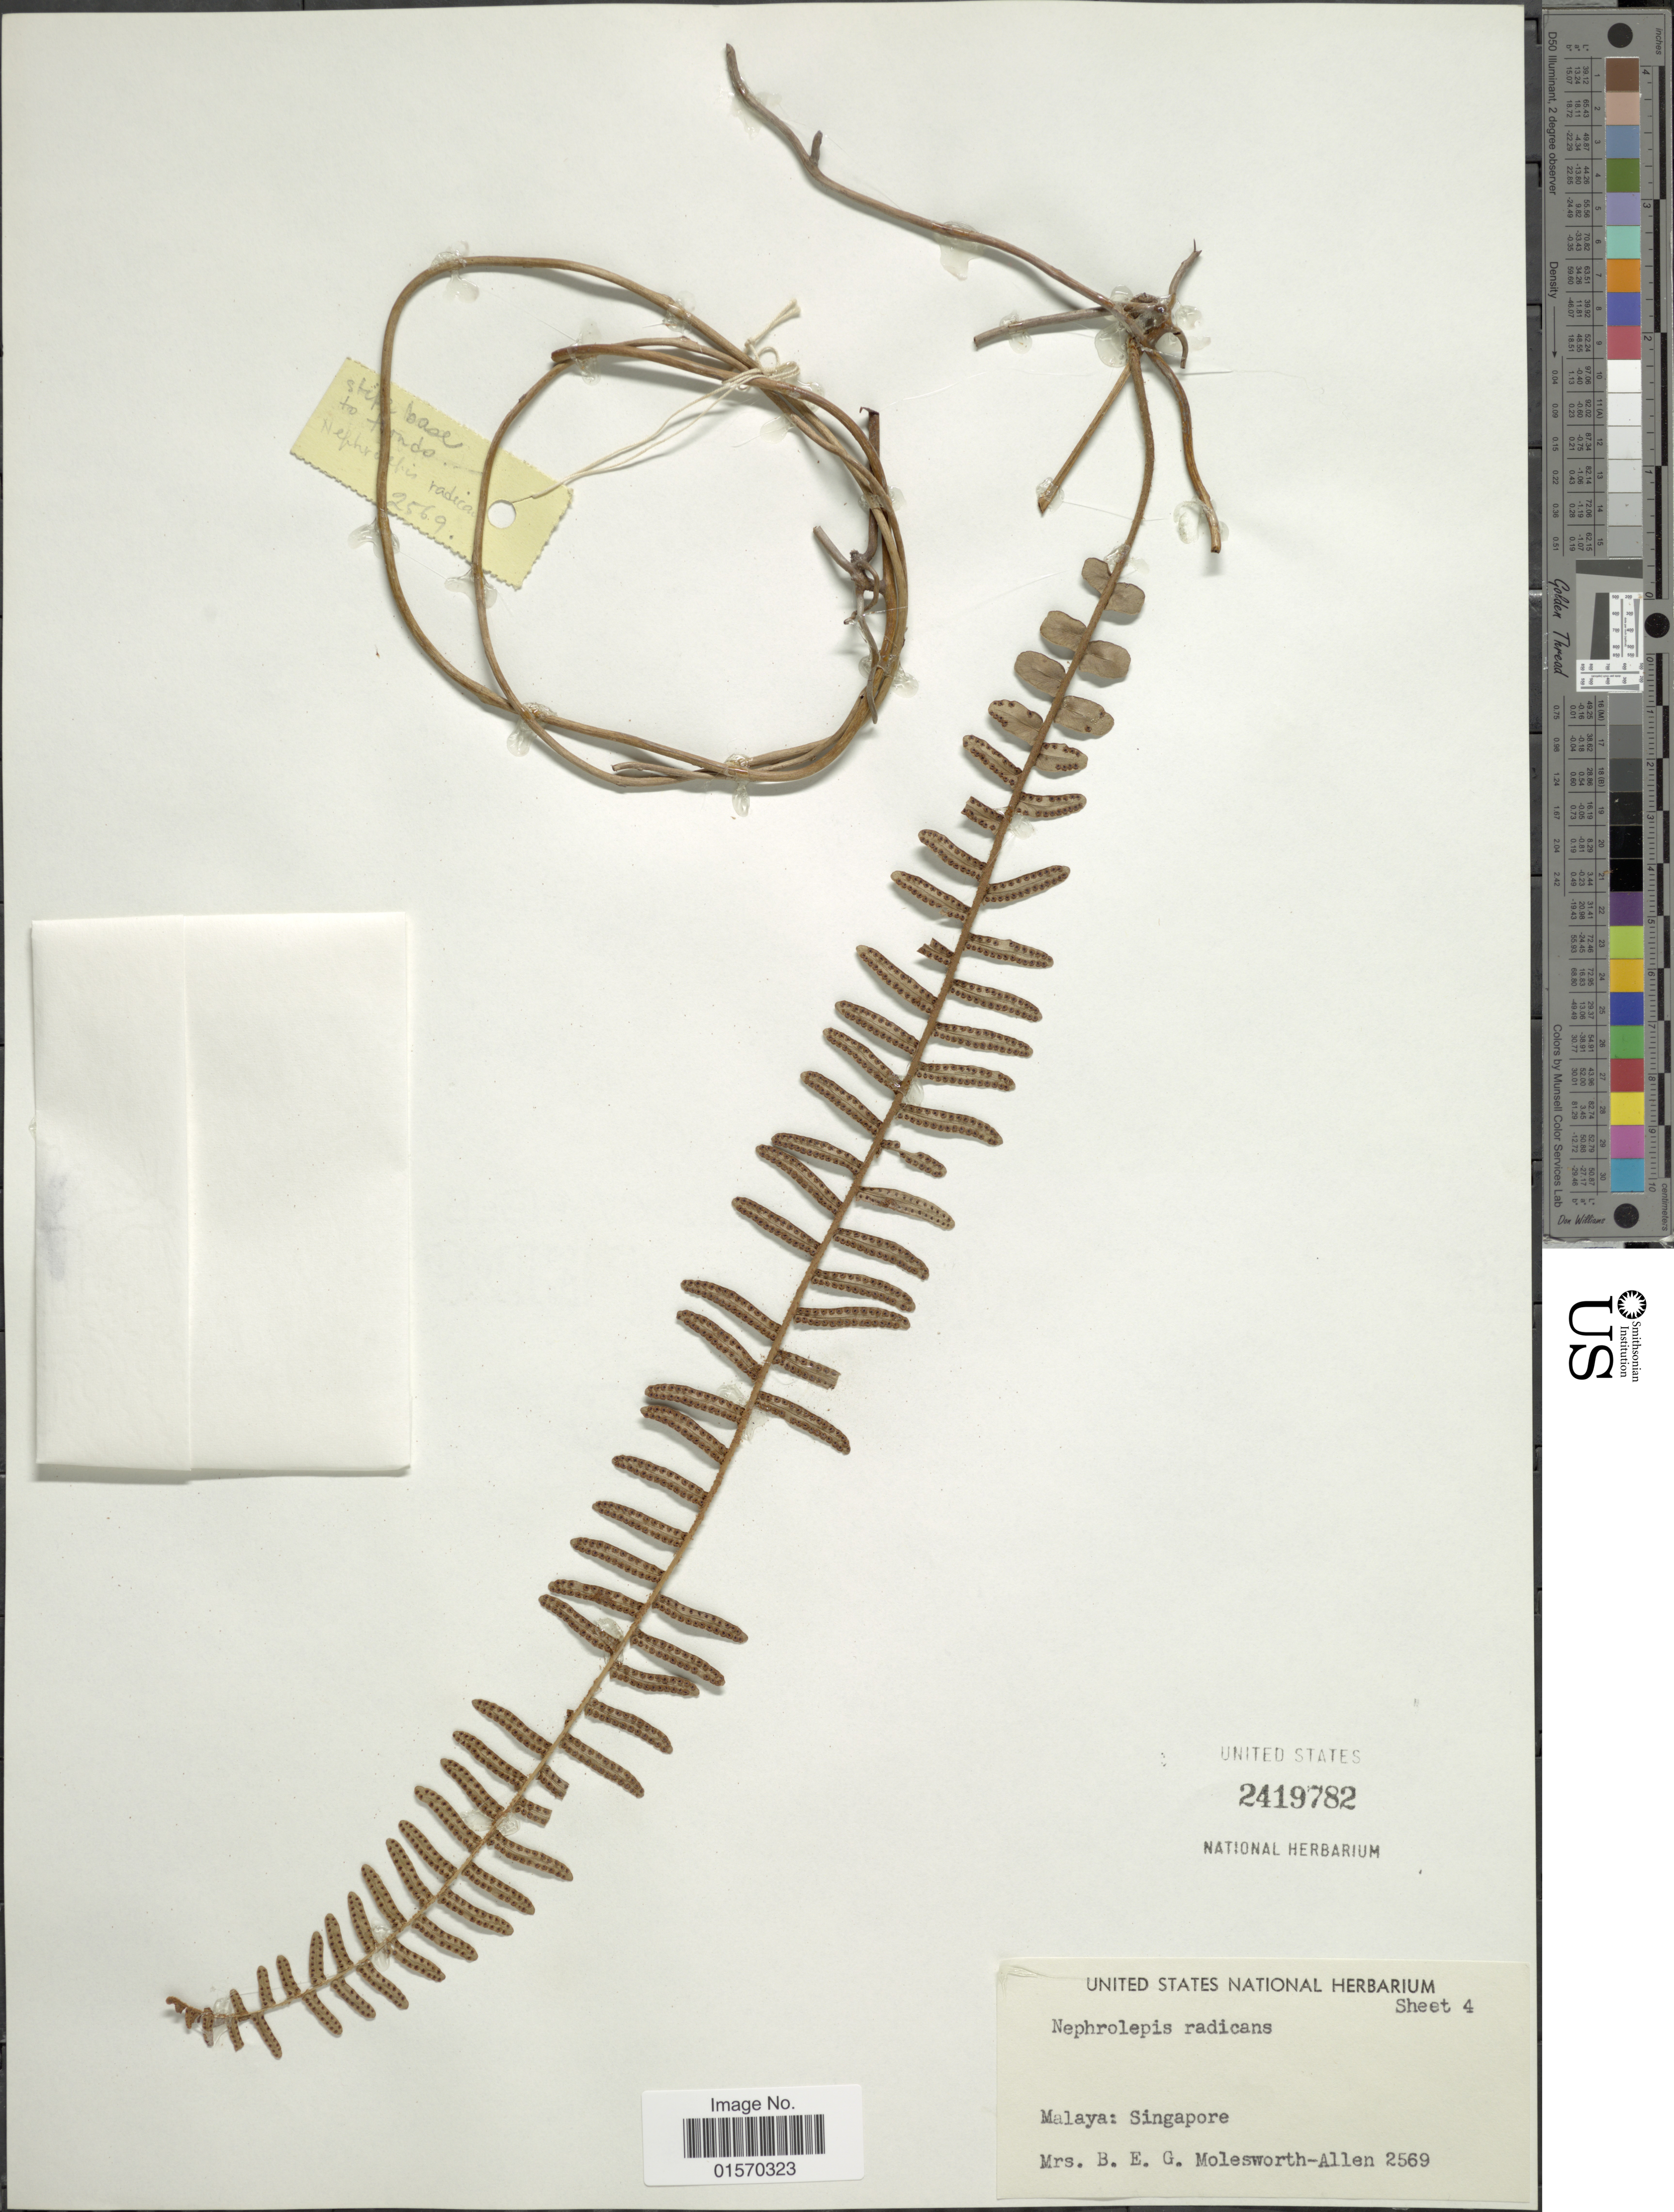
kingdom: Plantae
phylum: Tracheophyta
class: Polypodiopsida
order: Polypodiales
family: Nephrolepidaceae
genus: Nephrolepis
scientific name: Nephrolepis radicans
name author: (Burm.) Kuhn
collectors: Mrs. B. E. G. Molesworth-Allen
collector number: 2569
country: Singapore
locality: Malaya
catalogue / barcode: US 2419782